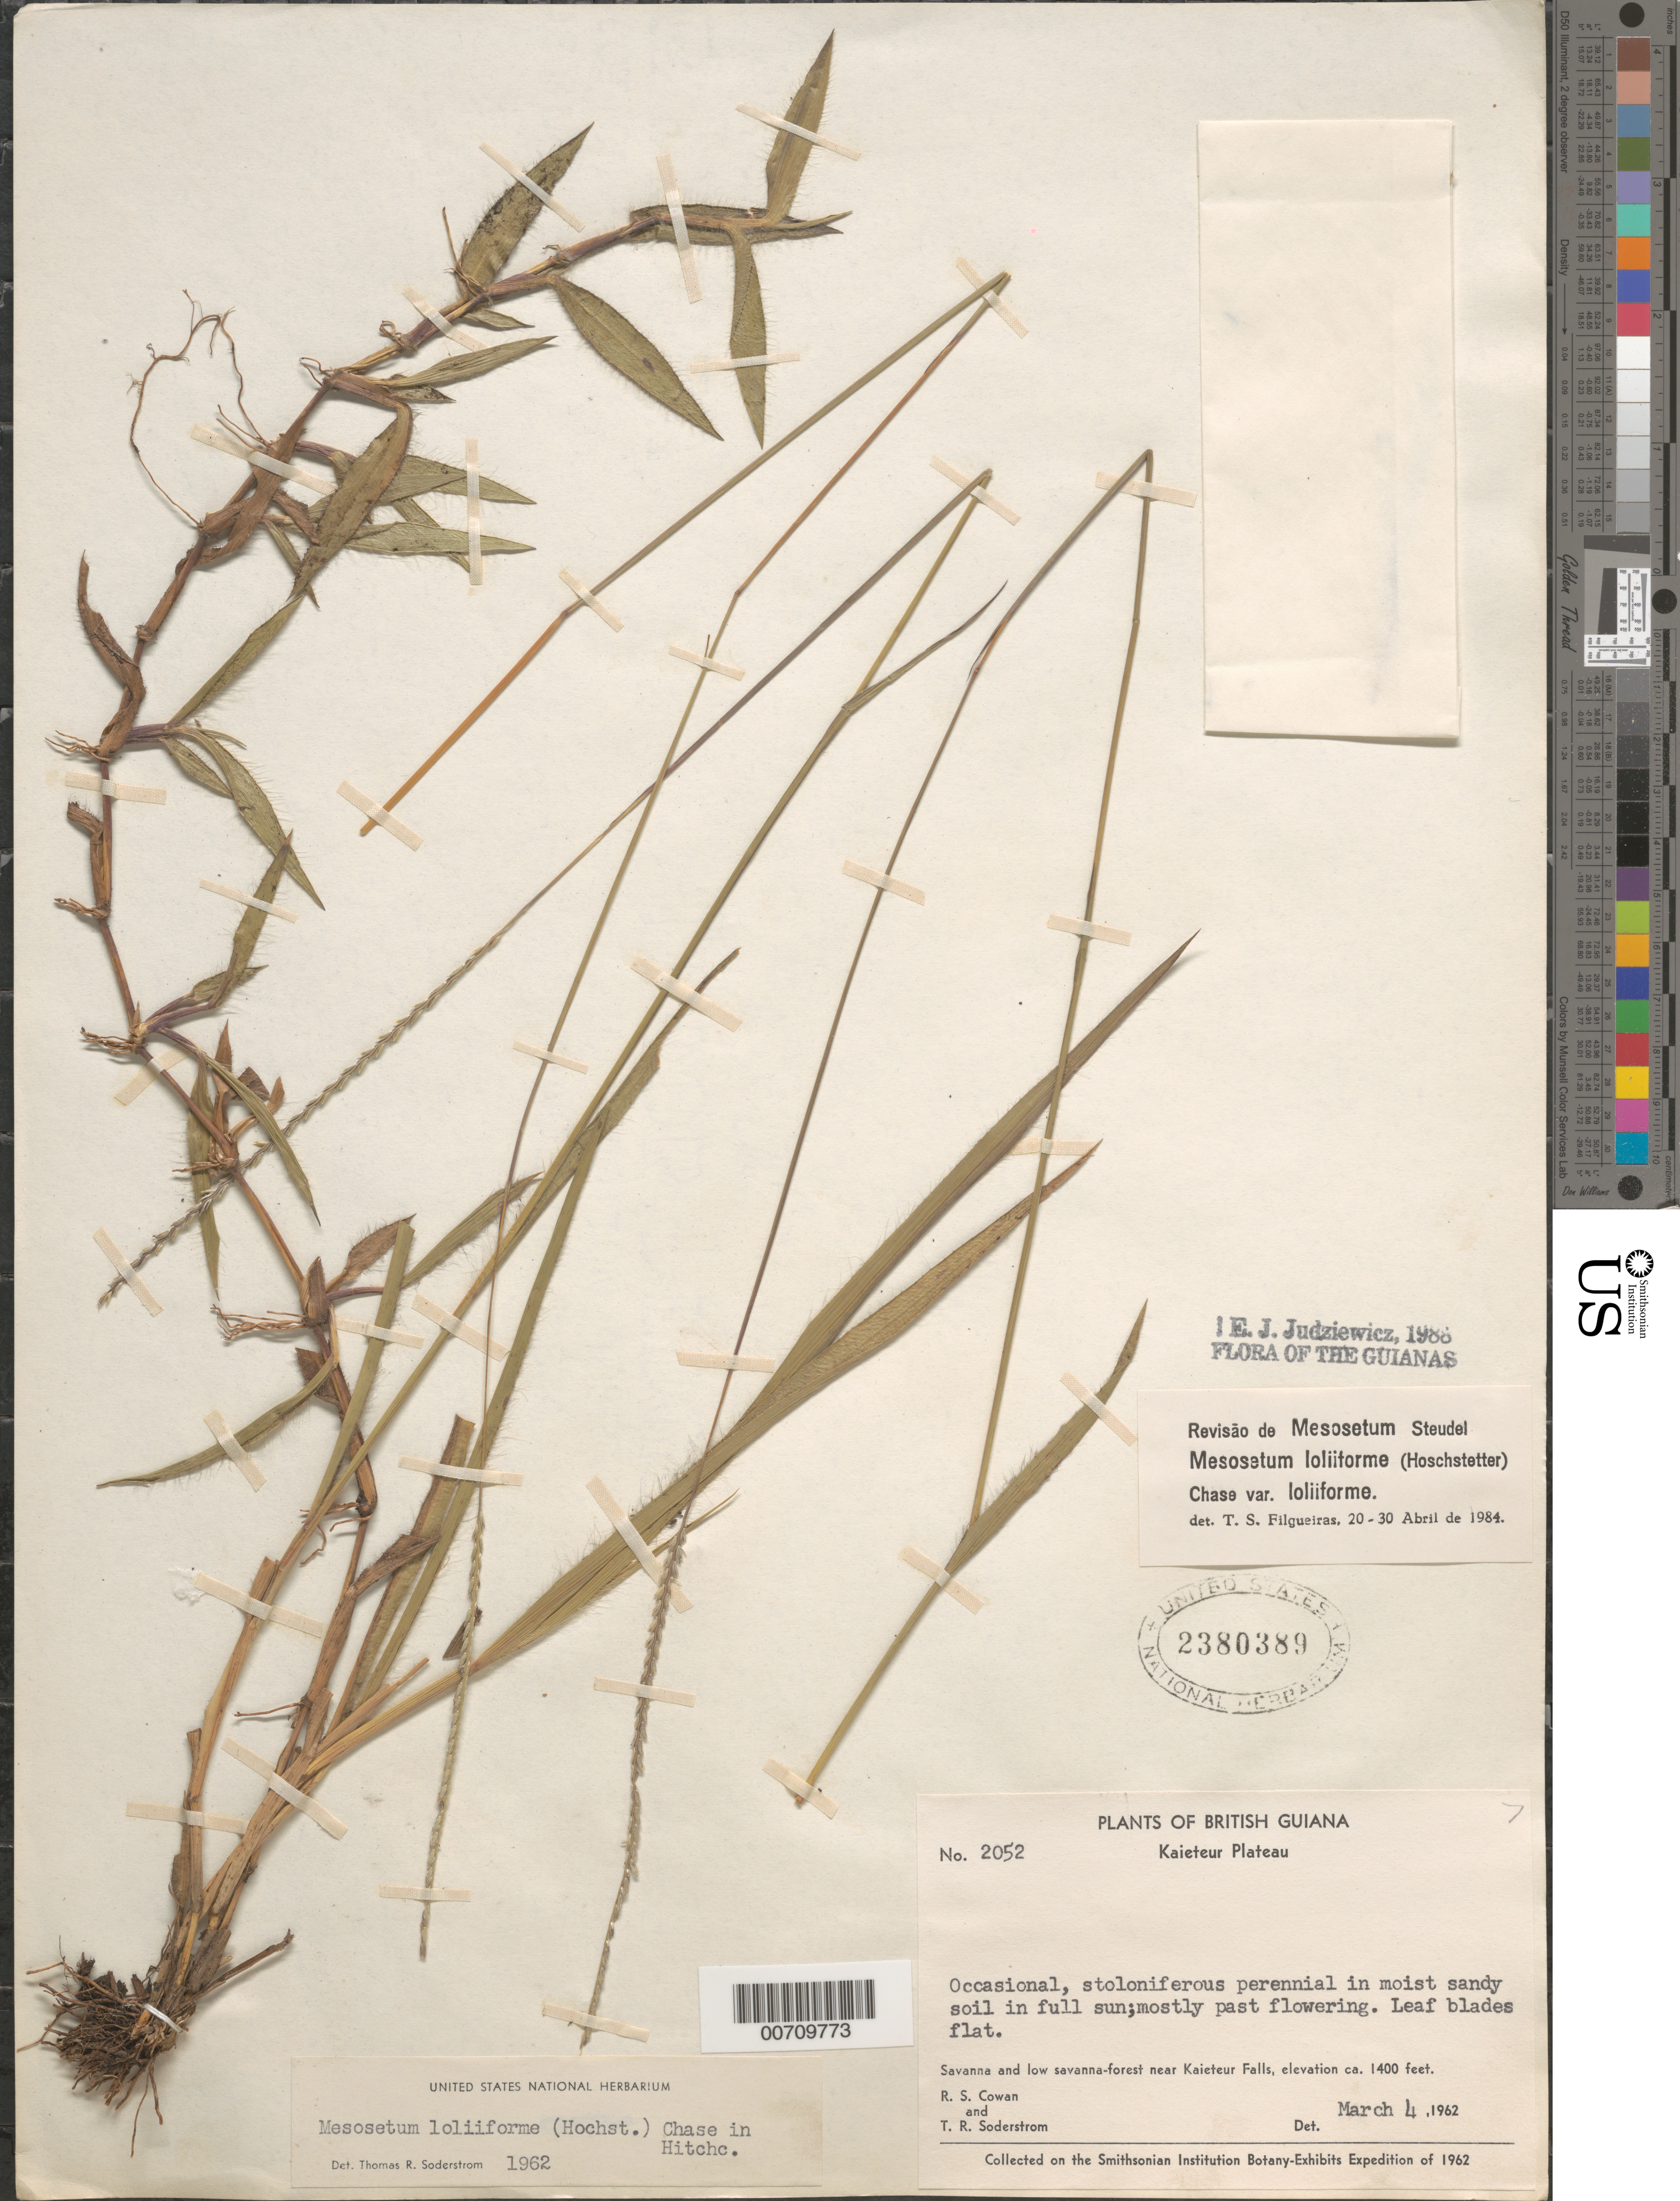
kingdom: Plantae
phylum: Tracheophyta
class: Liliopsida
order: Poales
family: Poaceae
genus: Mesosetum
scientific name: Mesosetum loliiforme var. loliiforme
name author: (Hochst. ex Steud.) Chase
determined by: Judziewicz, E. J.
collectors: R. S. Cowan & T. R. Soderstrom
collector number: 2052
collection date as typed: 4-Mar-62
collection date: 1962-03-04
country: Guyana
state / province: Potaro-Siparuni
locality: Kaieteur Falls, savanna near falls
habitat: Savanna, low savanna forest; in wet sandy soil in full sun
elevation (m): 427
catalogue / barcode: US 2380389